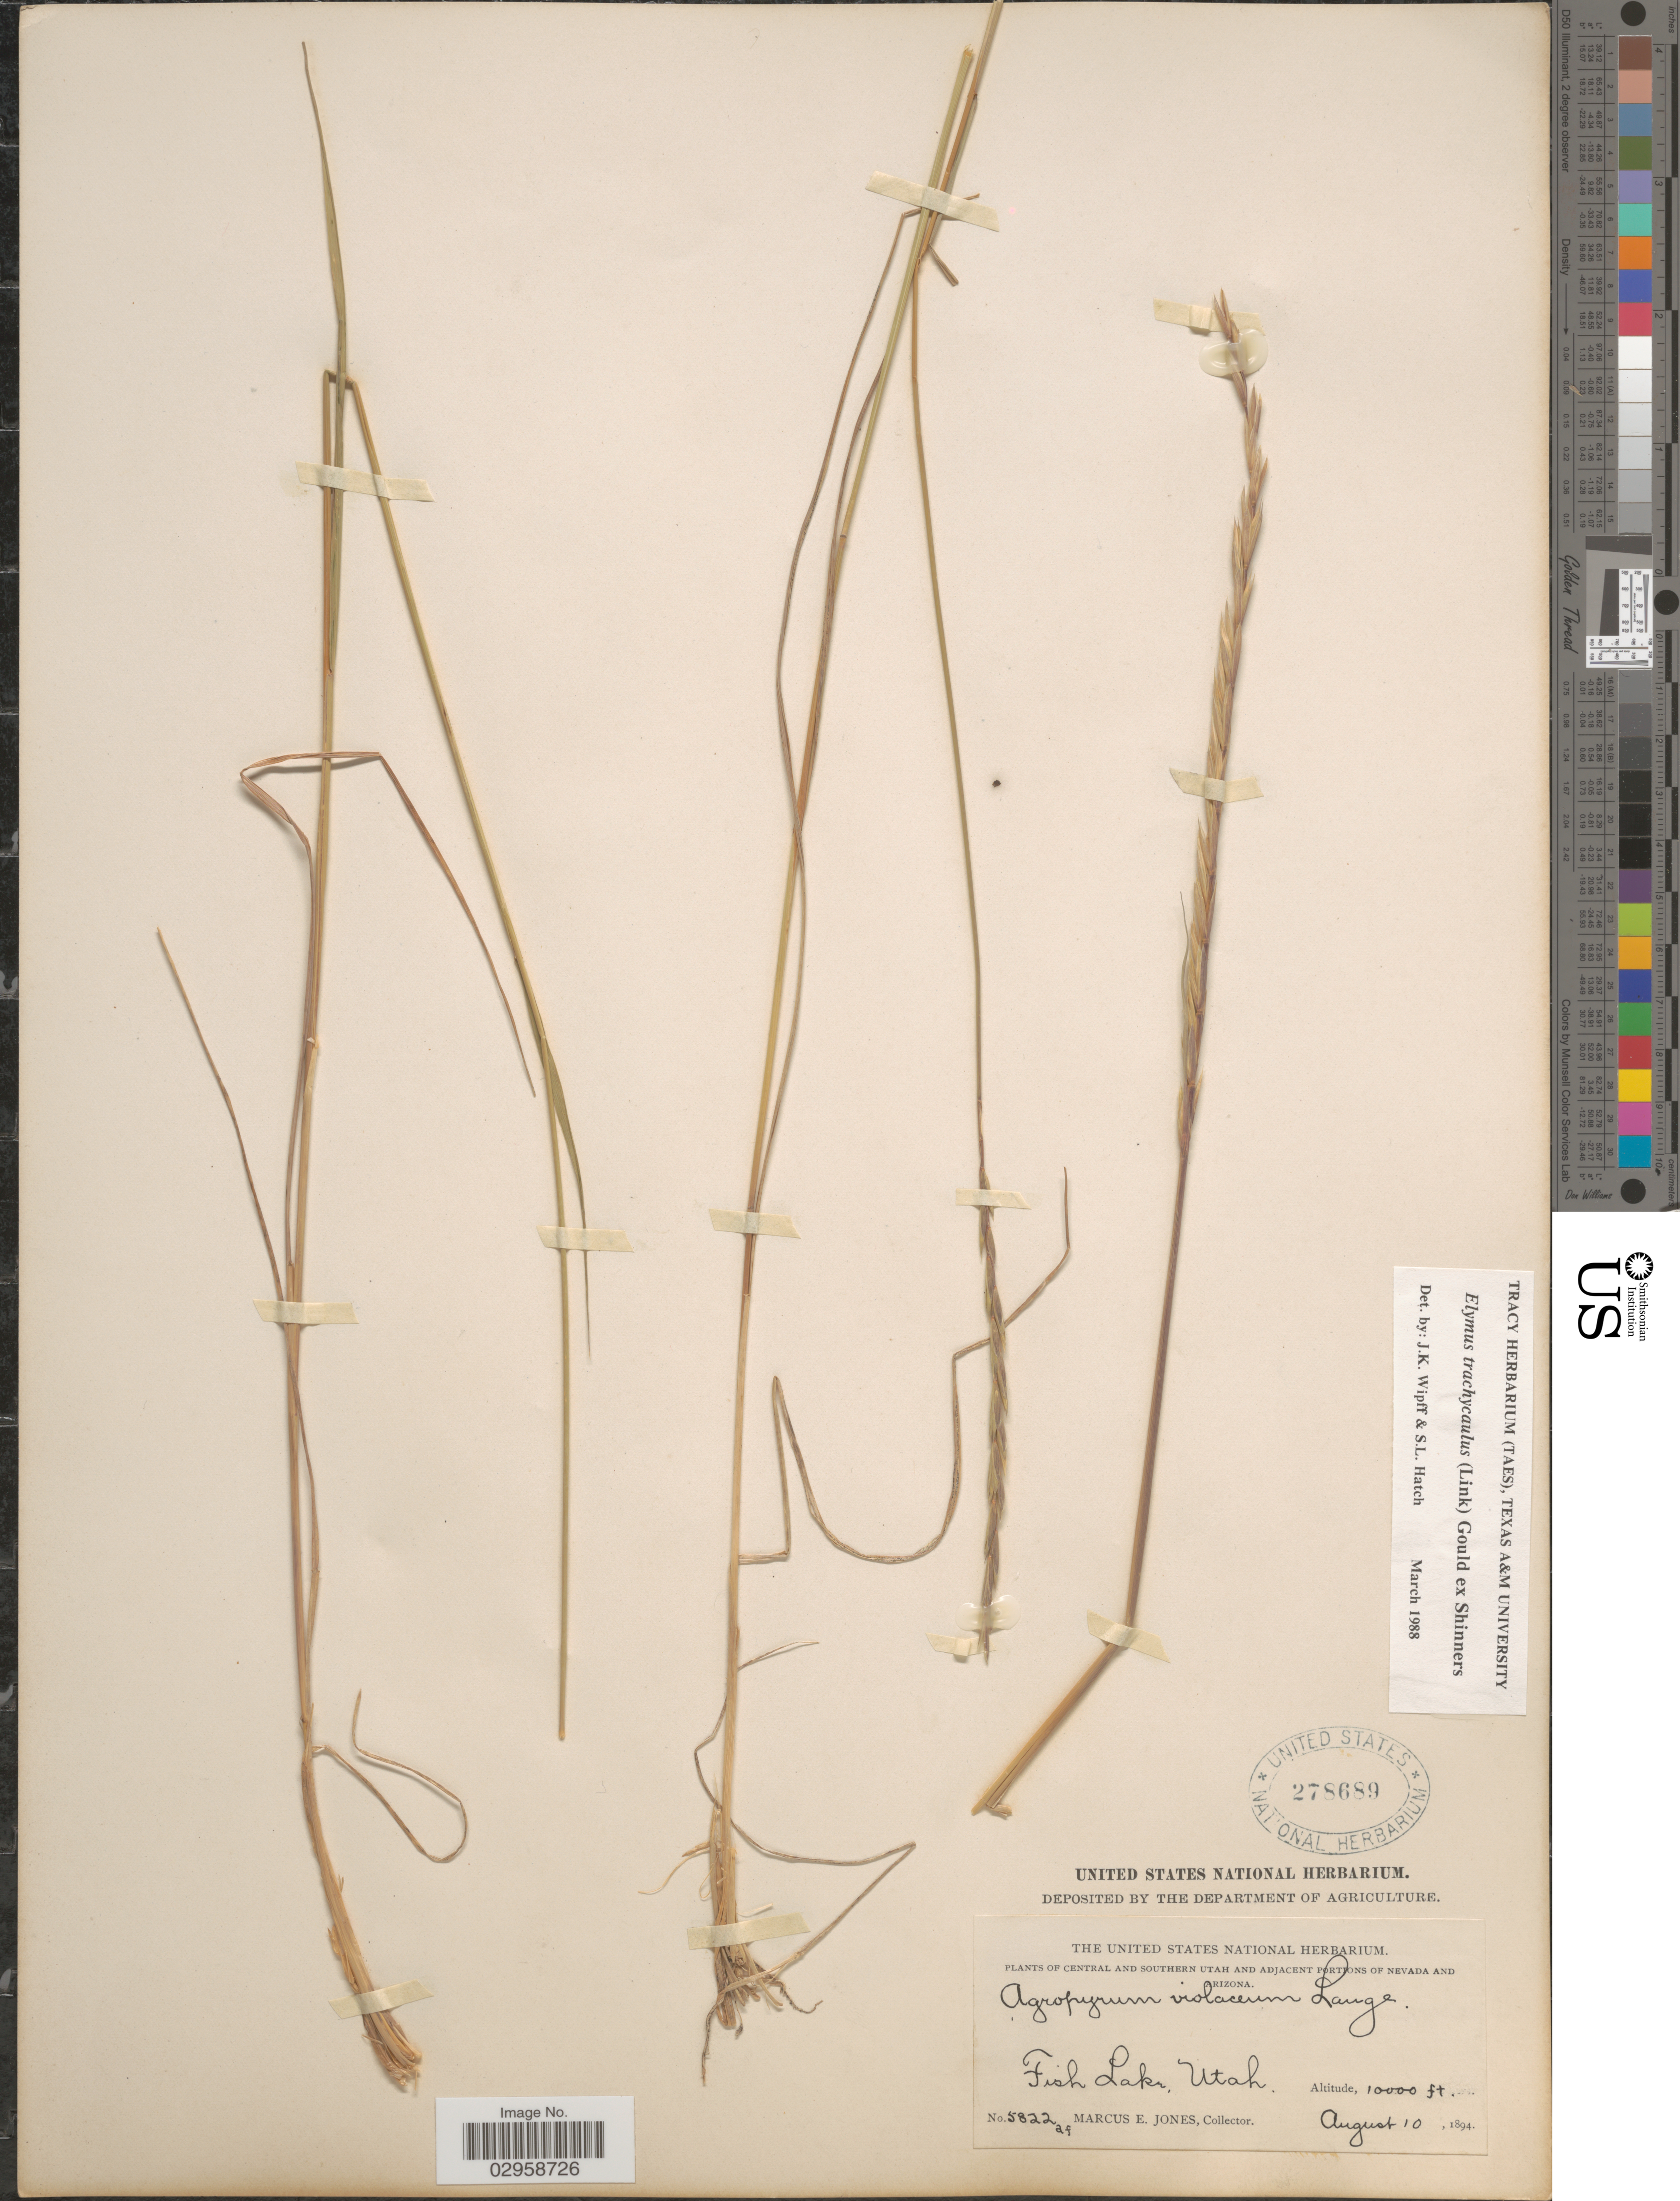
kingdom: Plantae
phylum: Tracheophyta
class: Liliopsida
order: Poales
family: Poaceae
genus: Elymus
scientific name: Elymus trachycaulus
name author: (Link) Gould ex Shinners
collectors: M. E. Jones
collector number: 5822af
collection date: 1894-08-10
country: United States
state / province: Utah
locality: Central and Southern Utah. Fish Lake.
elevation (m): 3048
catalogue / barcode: US 278689